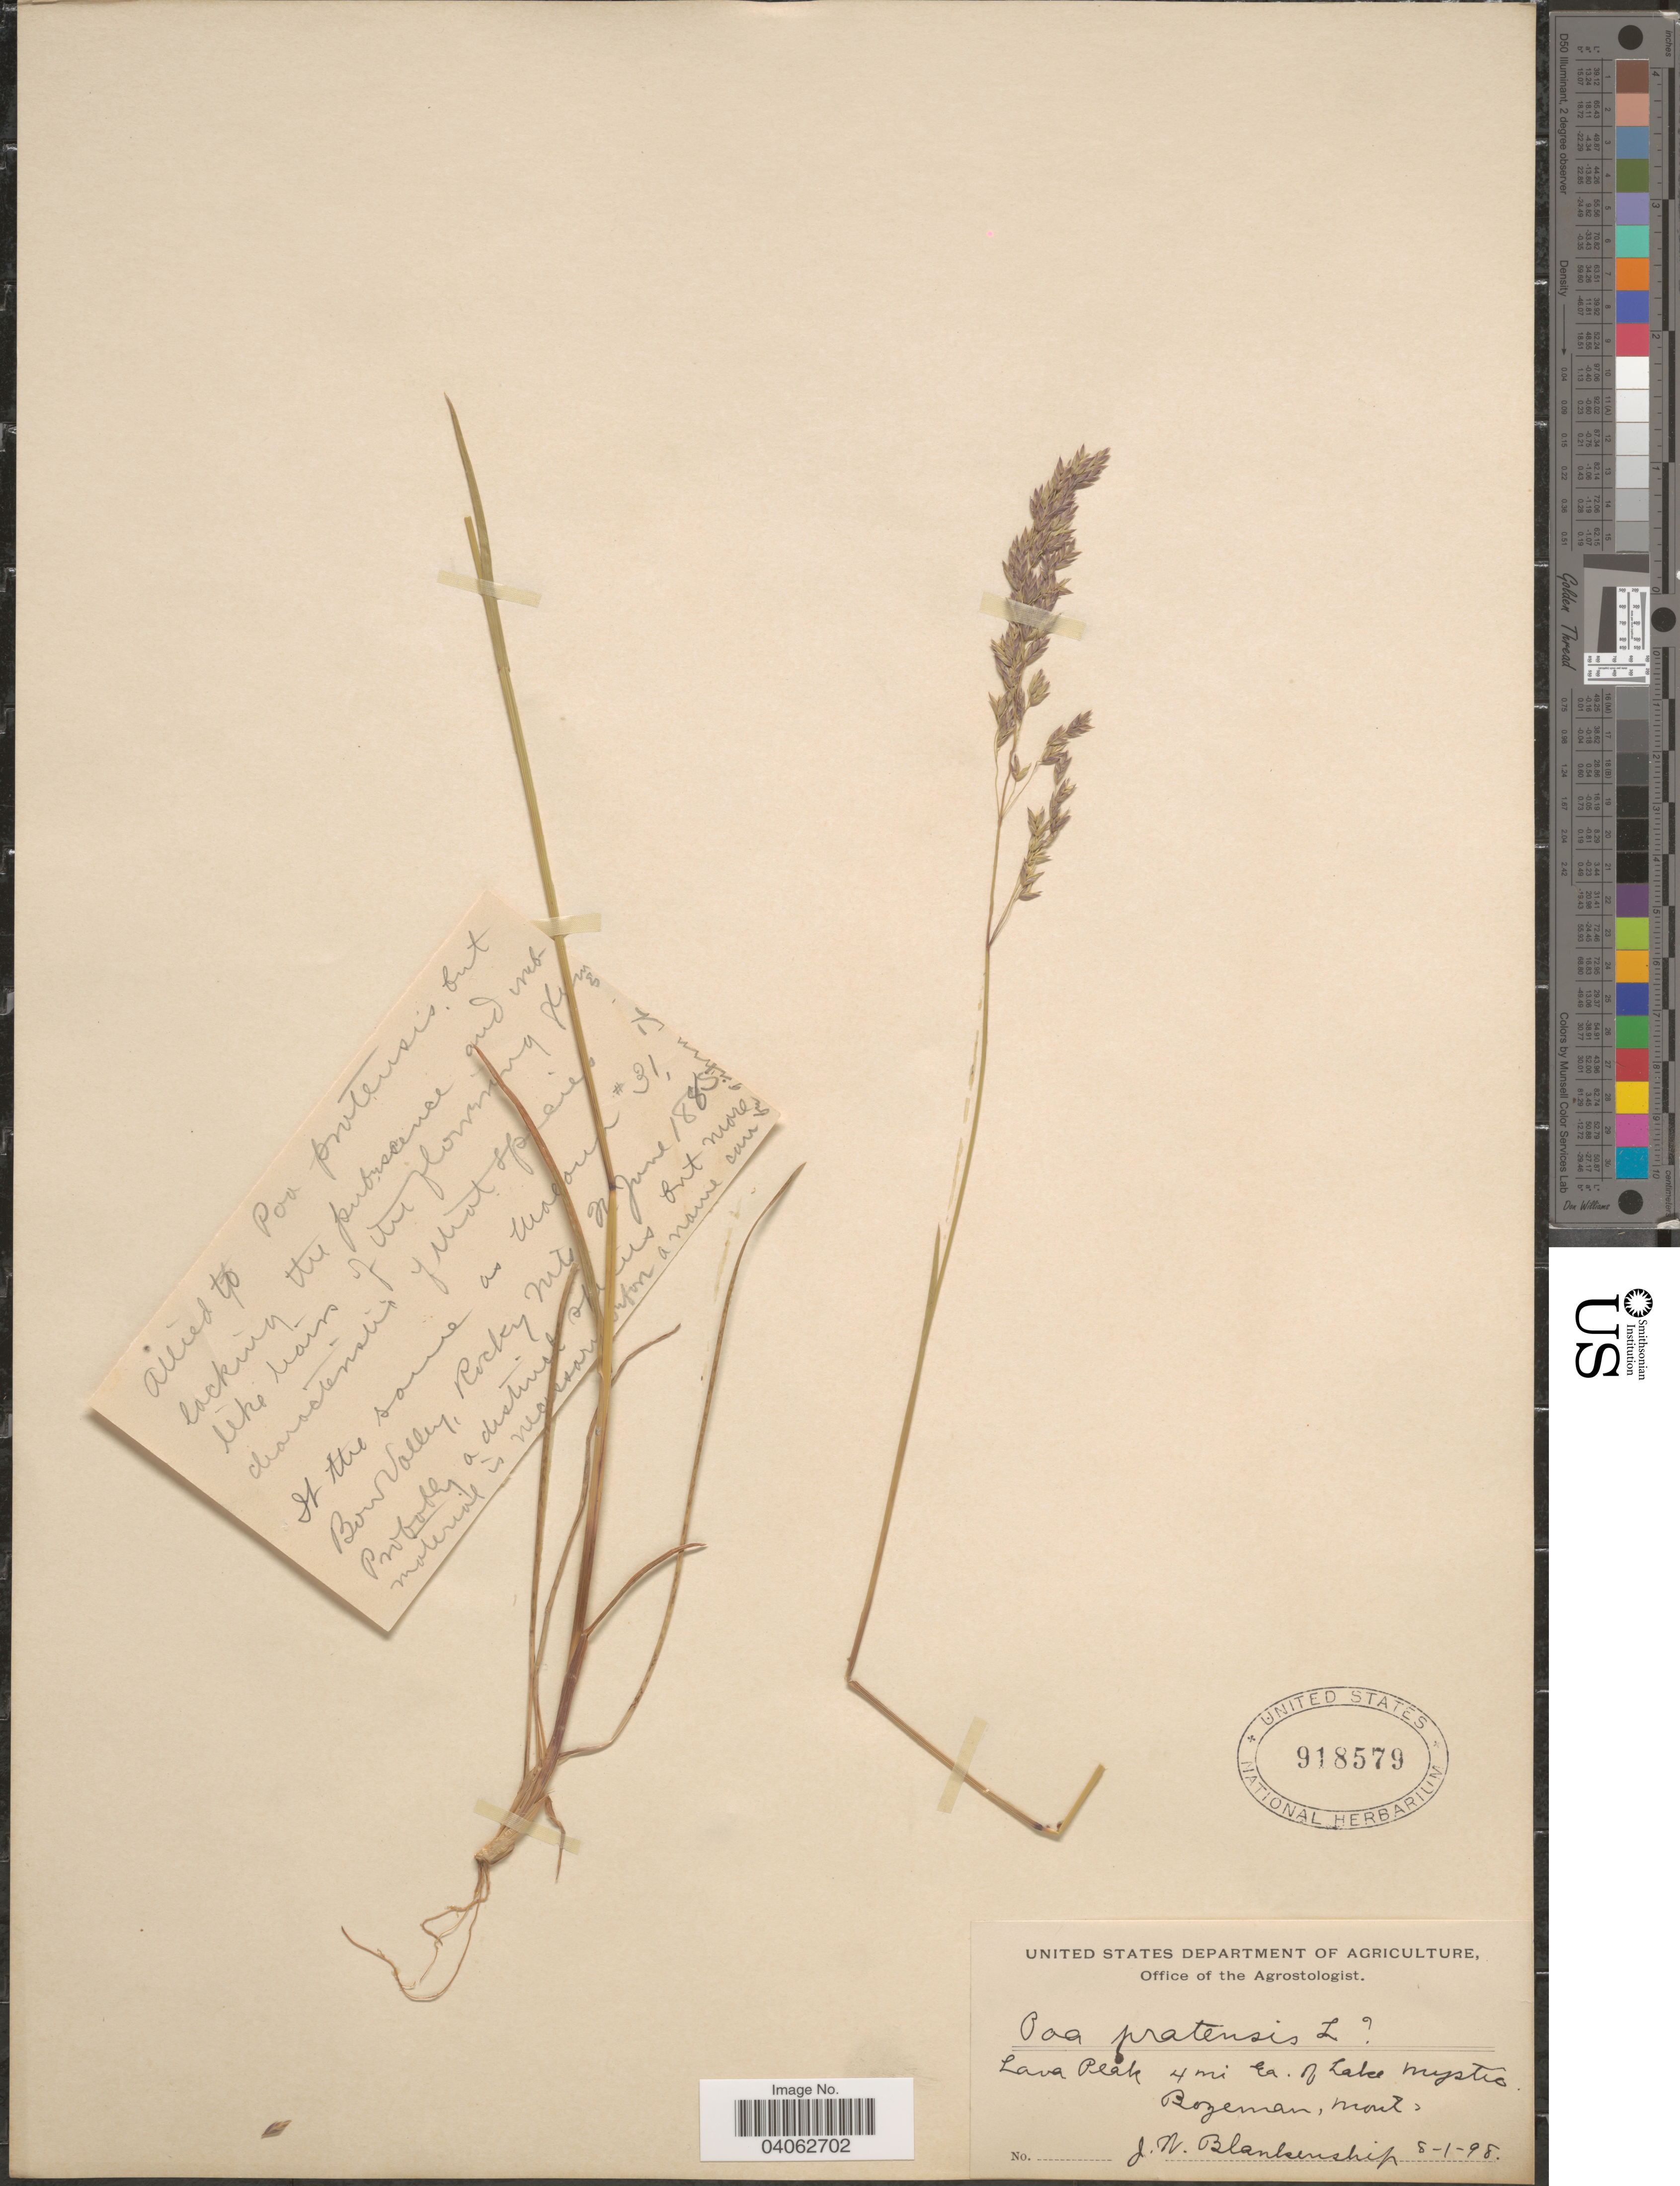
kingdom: Plantae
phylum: Tracheophyta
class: Liliopsida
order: Poales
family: Poaceae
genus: Poa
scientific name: Poa pratensis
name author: L.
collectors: J. W. Blankinship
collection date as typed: Transcribed d/m/y: 1/8/98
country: United States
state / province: Montana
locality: Lava Peak 4 mi Ea. of Lake Mystic. Bozeman.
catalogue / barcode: US 918579